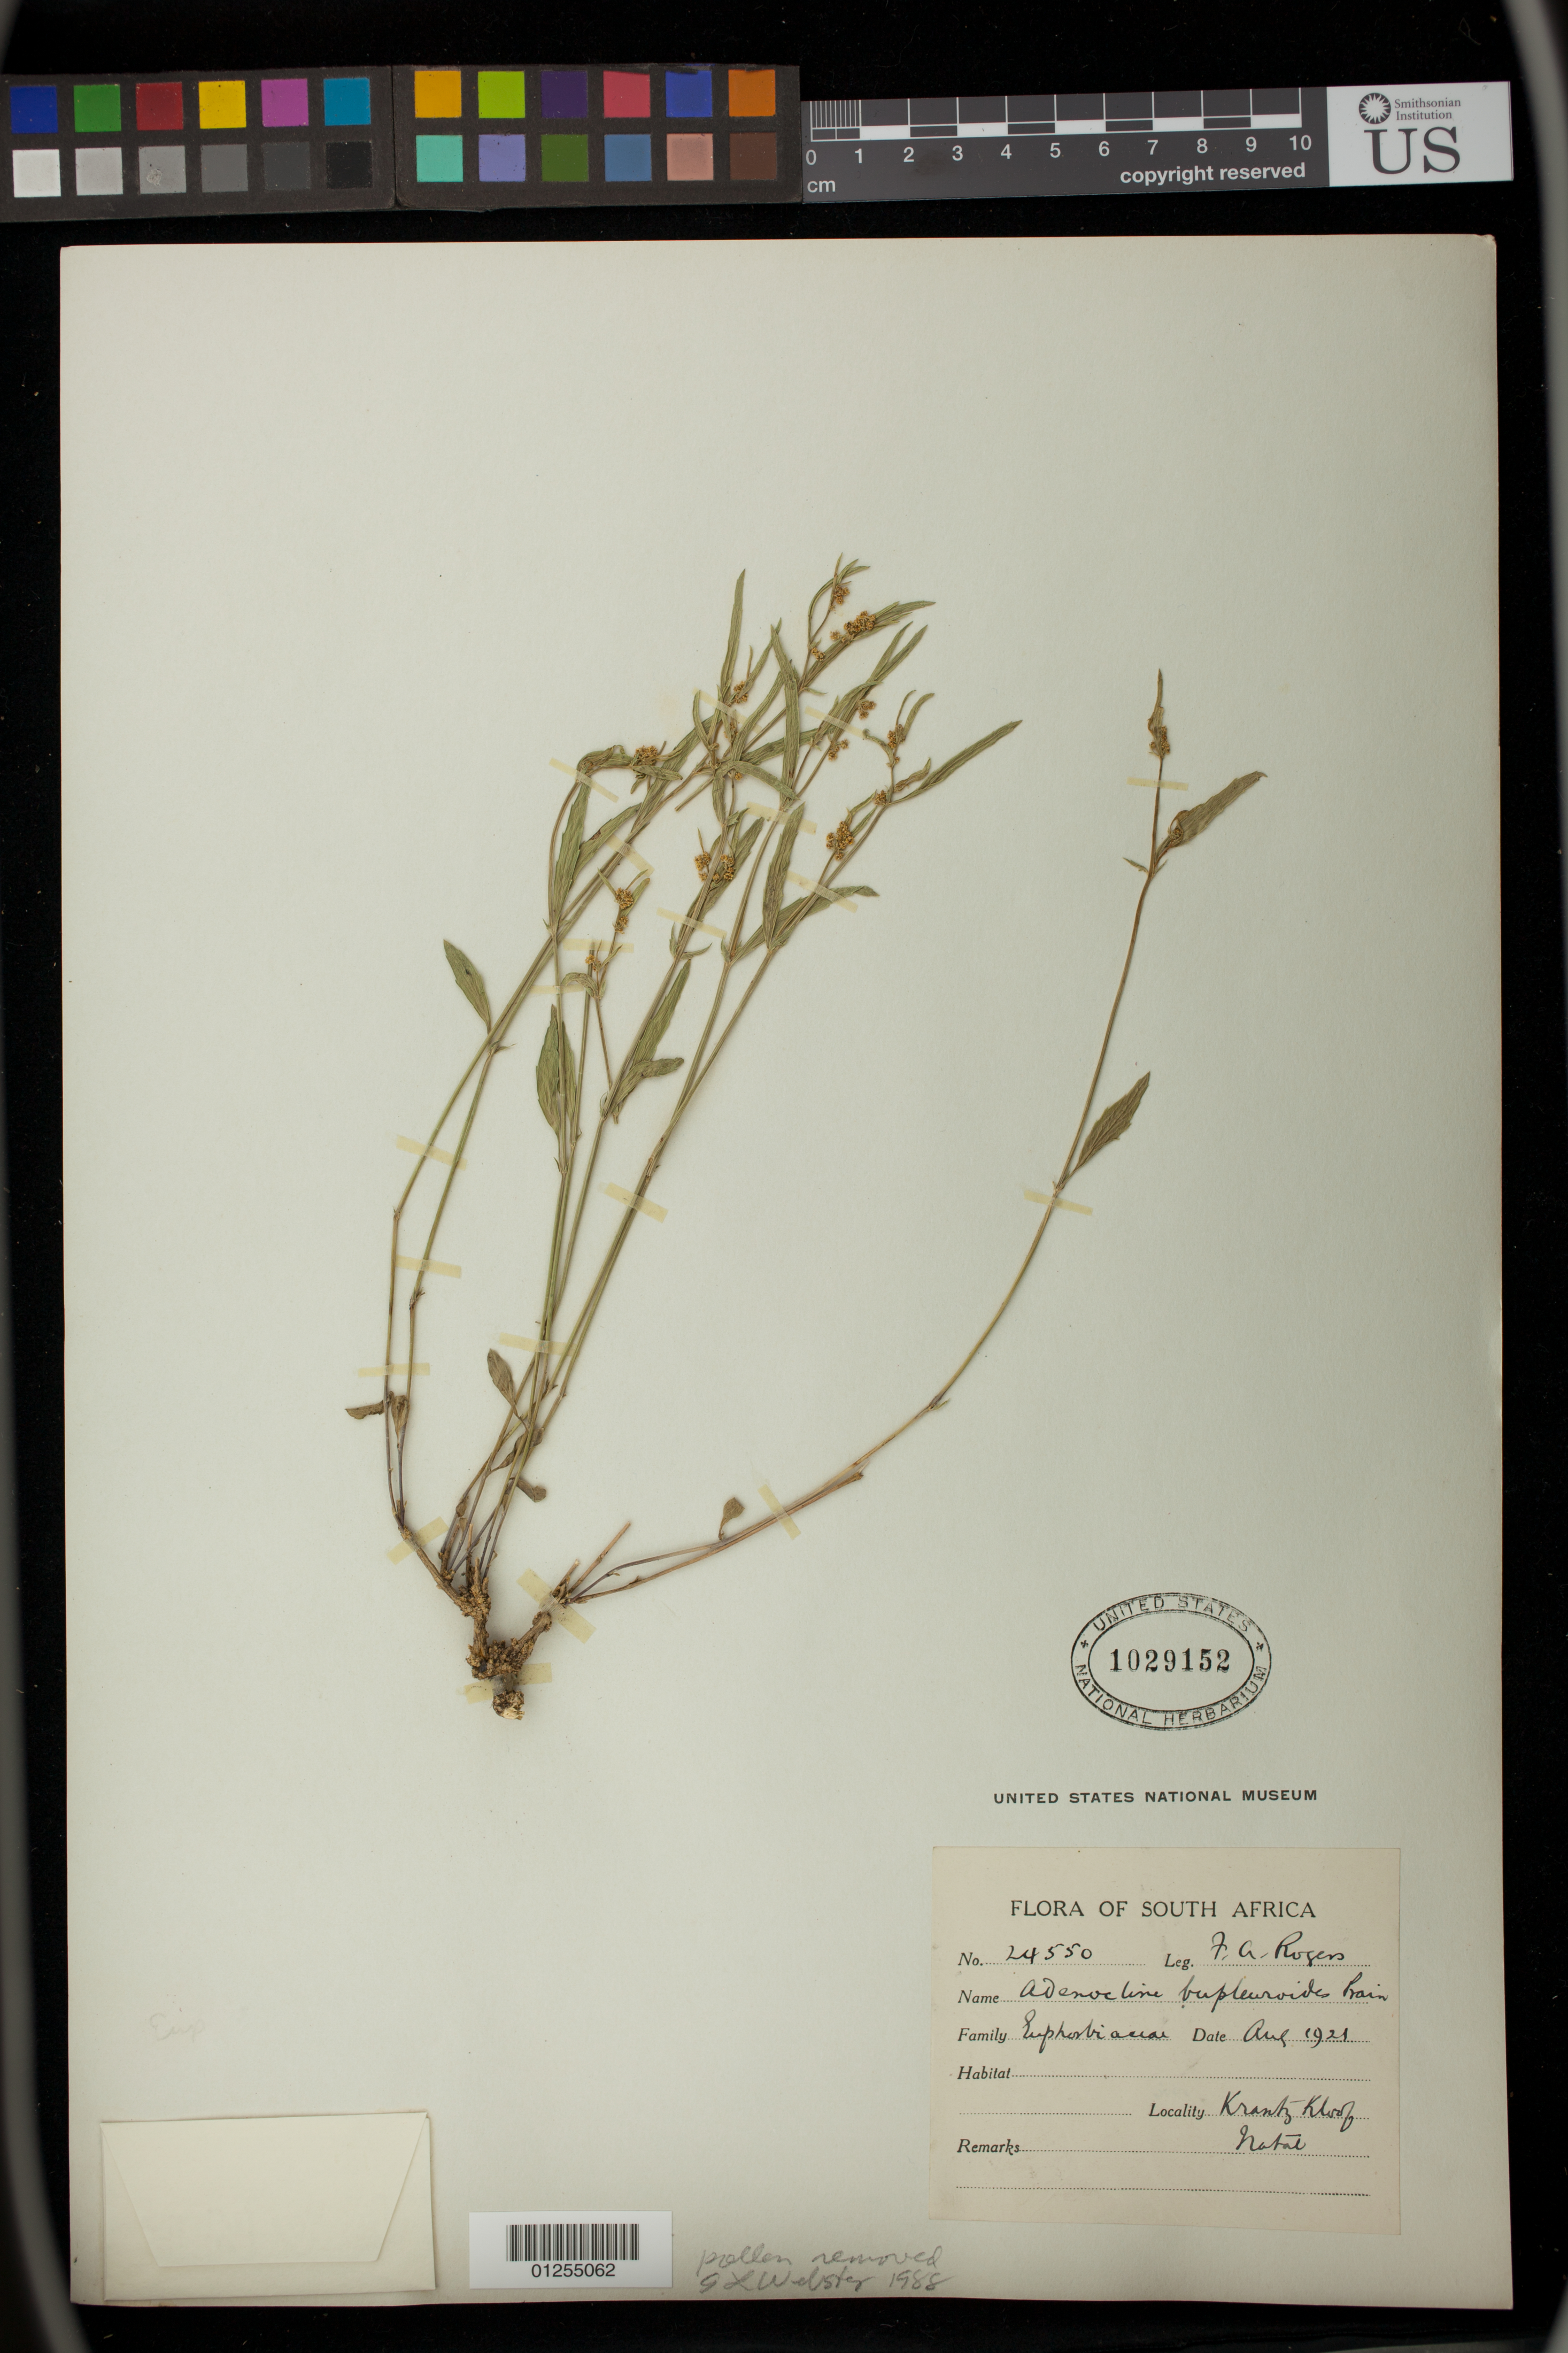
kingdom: Plantae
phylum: Tracheophyta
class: Magnoliopsida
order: Malpighiales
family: Euphorbiaceae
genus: Adenocline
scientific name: Adenocline bupleuroides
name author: (Meisn.) Prain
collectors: F. A. Rogers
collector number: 24550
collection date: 1921-08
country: South Africa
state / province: KwaZulu-Natal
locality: Krantz Kloof Natal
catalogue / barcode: US 1029152